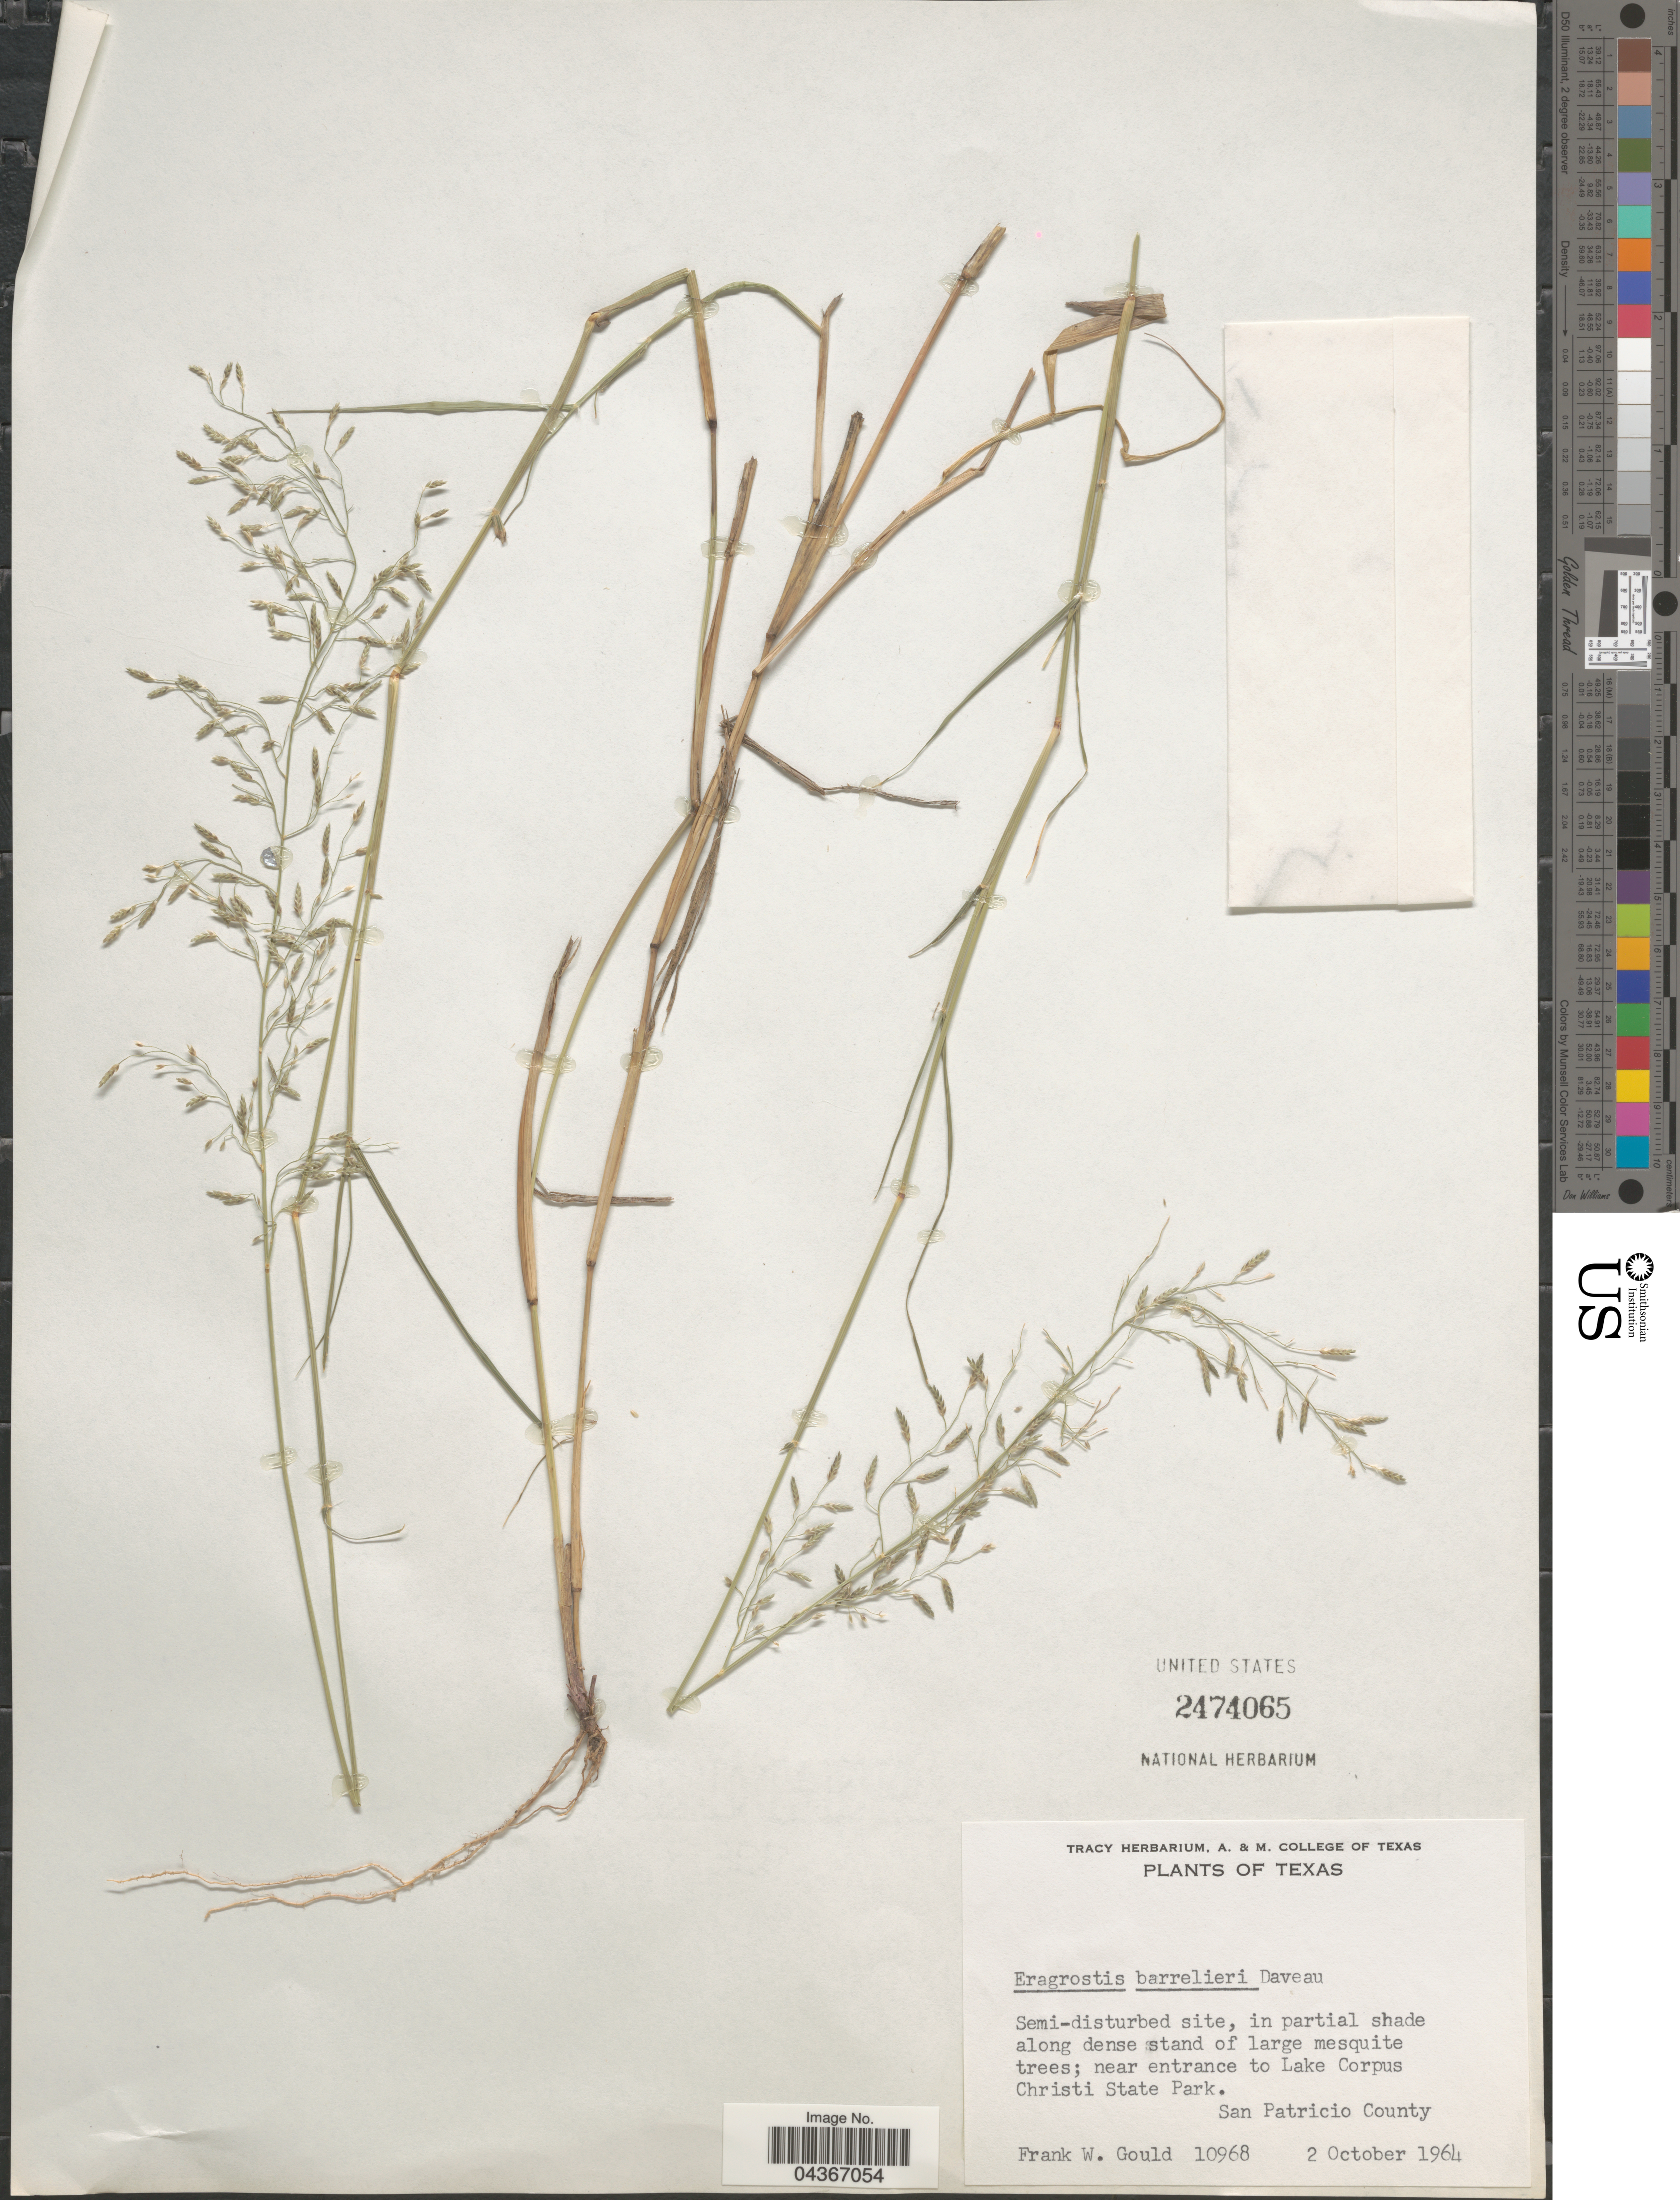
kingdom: Plantae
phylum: Tracheophyta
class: Liliopsida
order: Poales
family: Poaceae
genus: Eragrostis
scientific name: Eragrostis barrelieri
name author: Daveau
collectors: F. W. Gould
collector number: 10968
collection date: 1964-10-02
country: United States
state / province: Texas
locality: Semi-disturbed site, in partial shade along dense stand of large mesquite trees; near entrance to Lake Corpus Christi State Park. San Patricio County.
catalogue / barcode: US 2474065